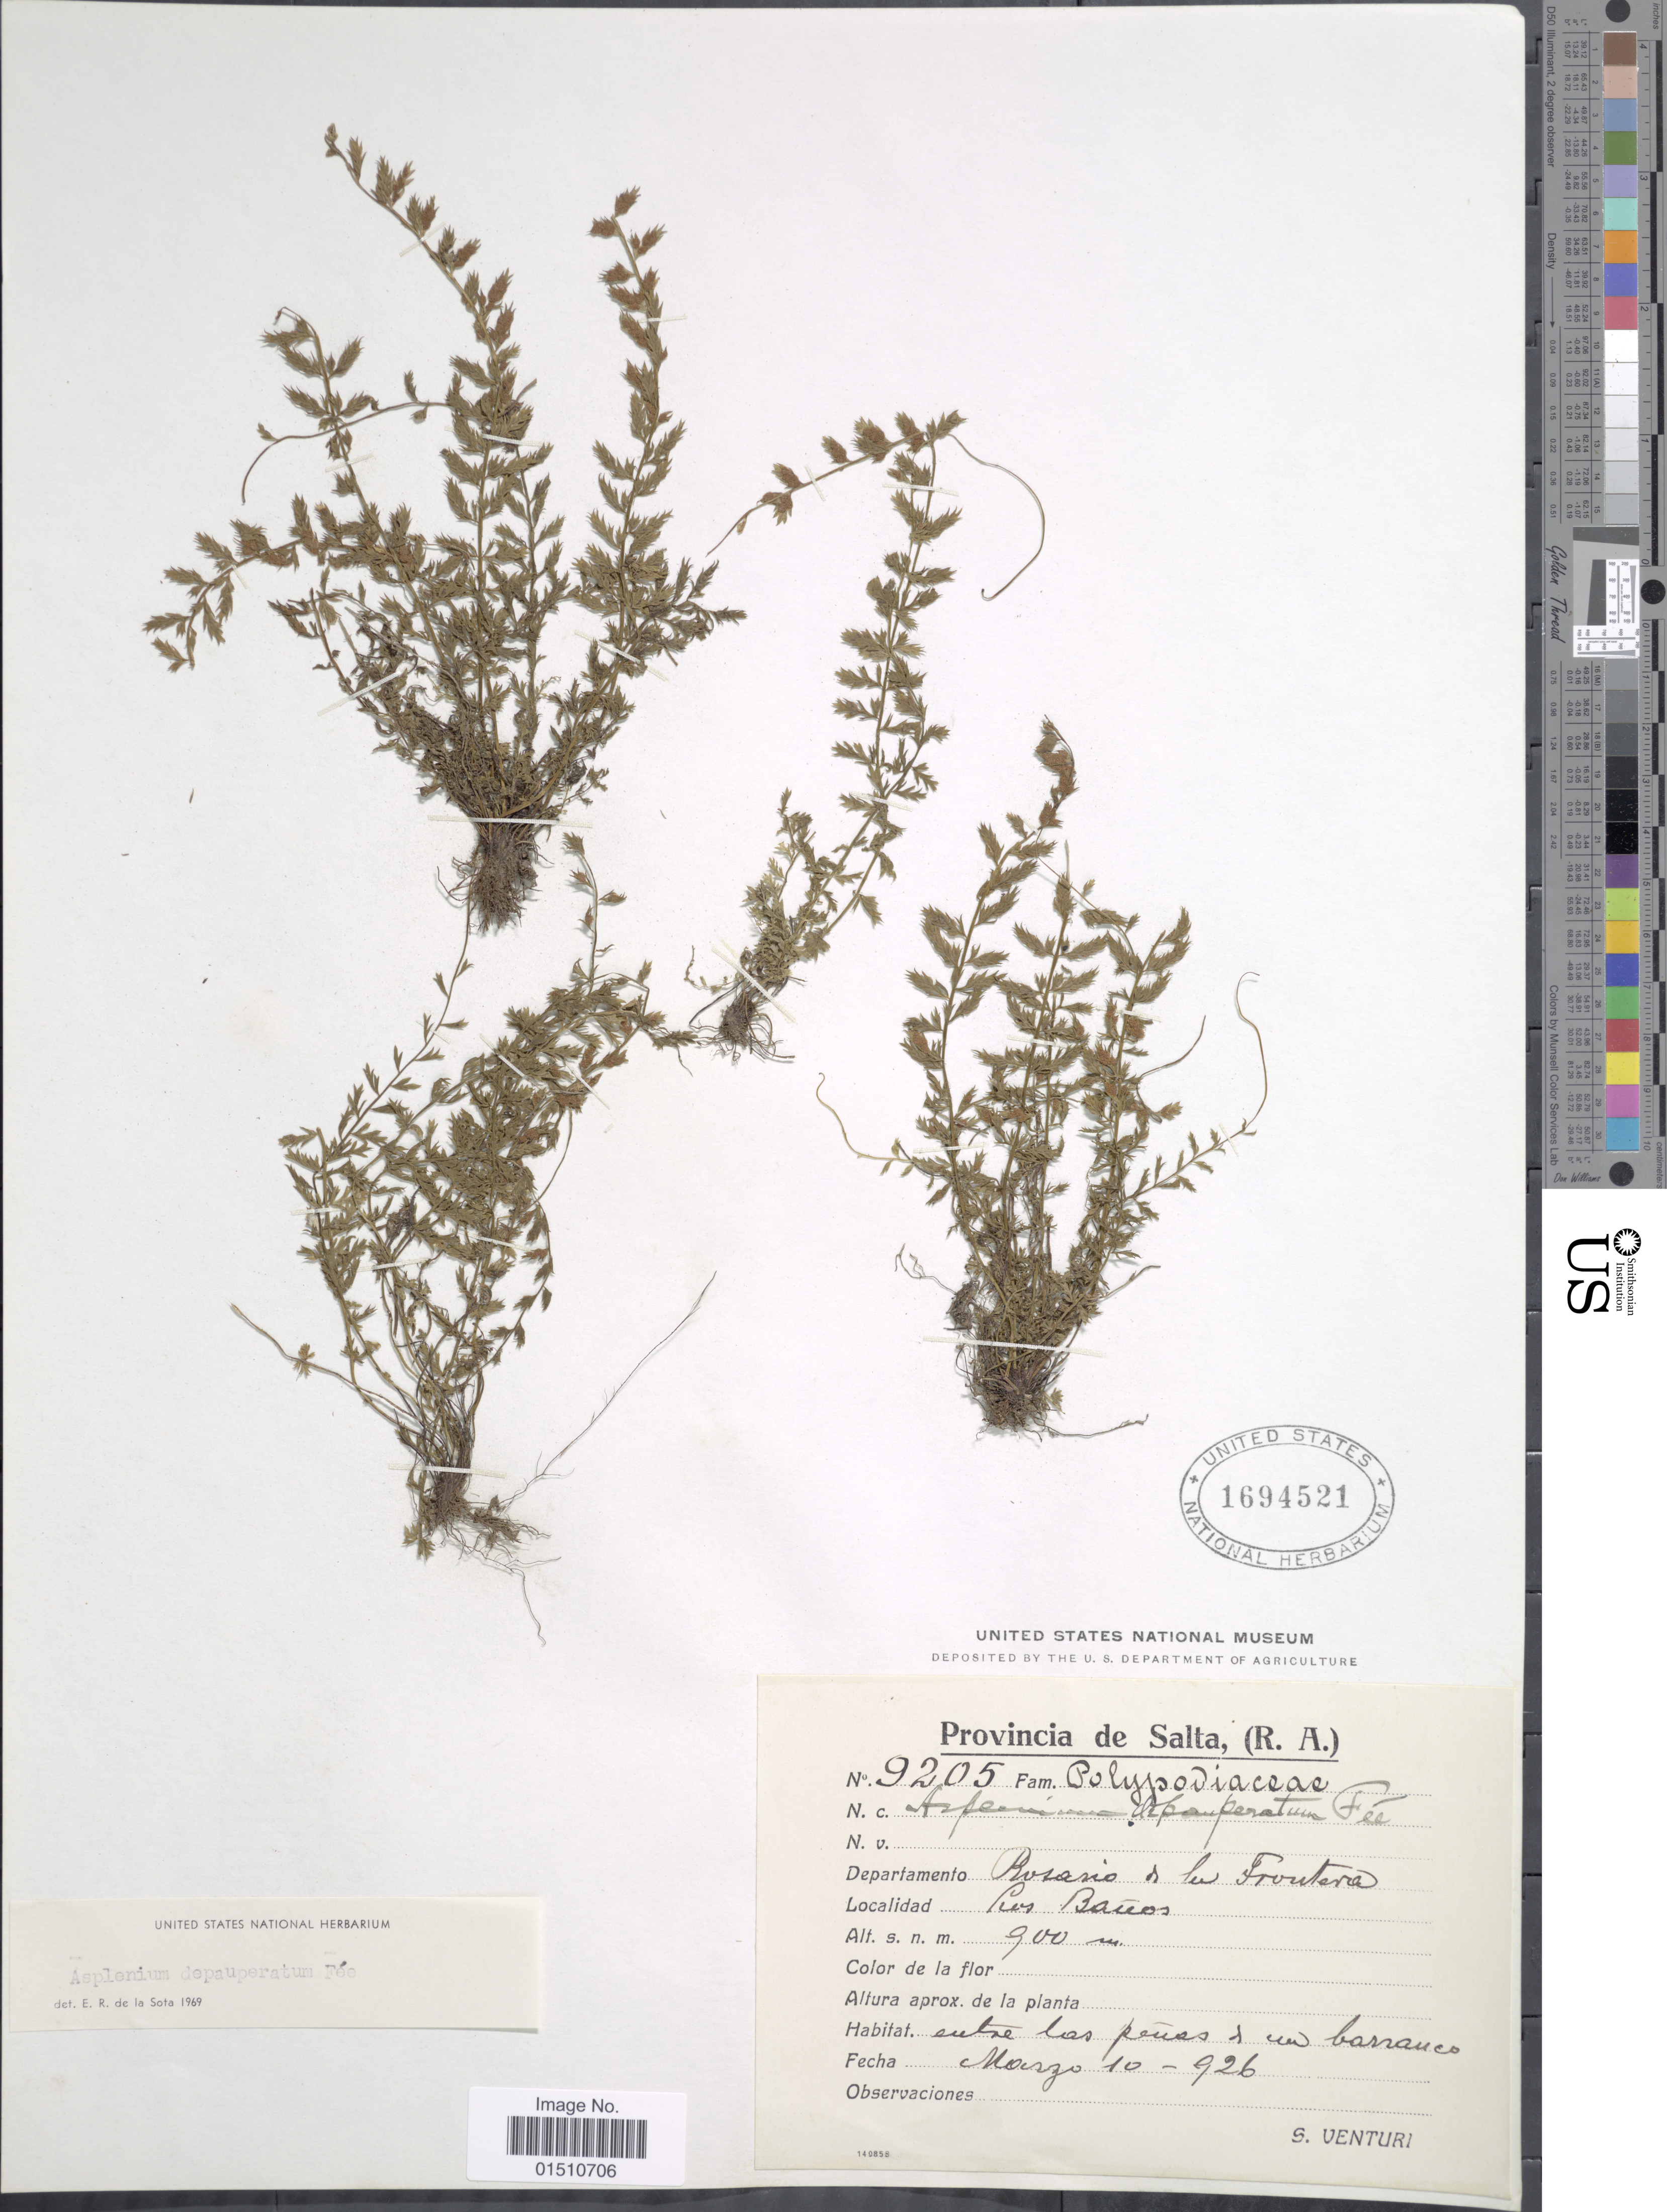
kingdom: Plantae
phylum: Tracheophyta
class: Polypodiopsida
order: Polypodiales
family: Aspleniaceae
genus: Asplenium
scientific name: Asplenium depauperatum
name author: Fée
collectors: S. Venturi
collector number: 9205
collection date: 1926-03-10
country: Argentina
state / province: Salta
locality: Provincia de Salta, (R.A.), Departamento: Rosario de la Frontero, Localidad: Los Banos.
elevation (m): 900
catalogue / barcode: US 1694521